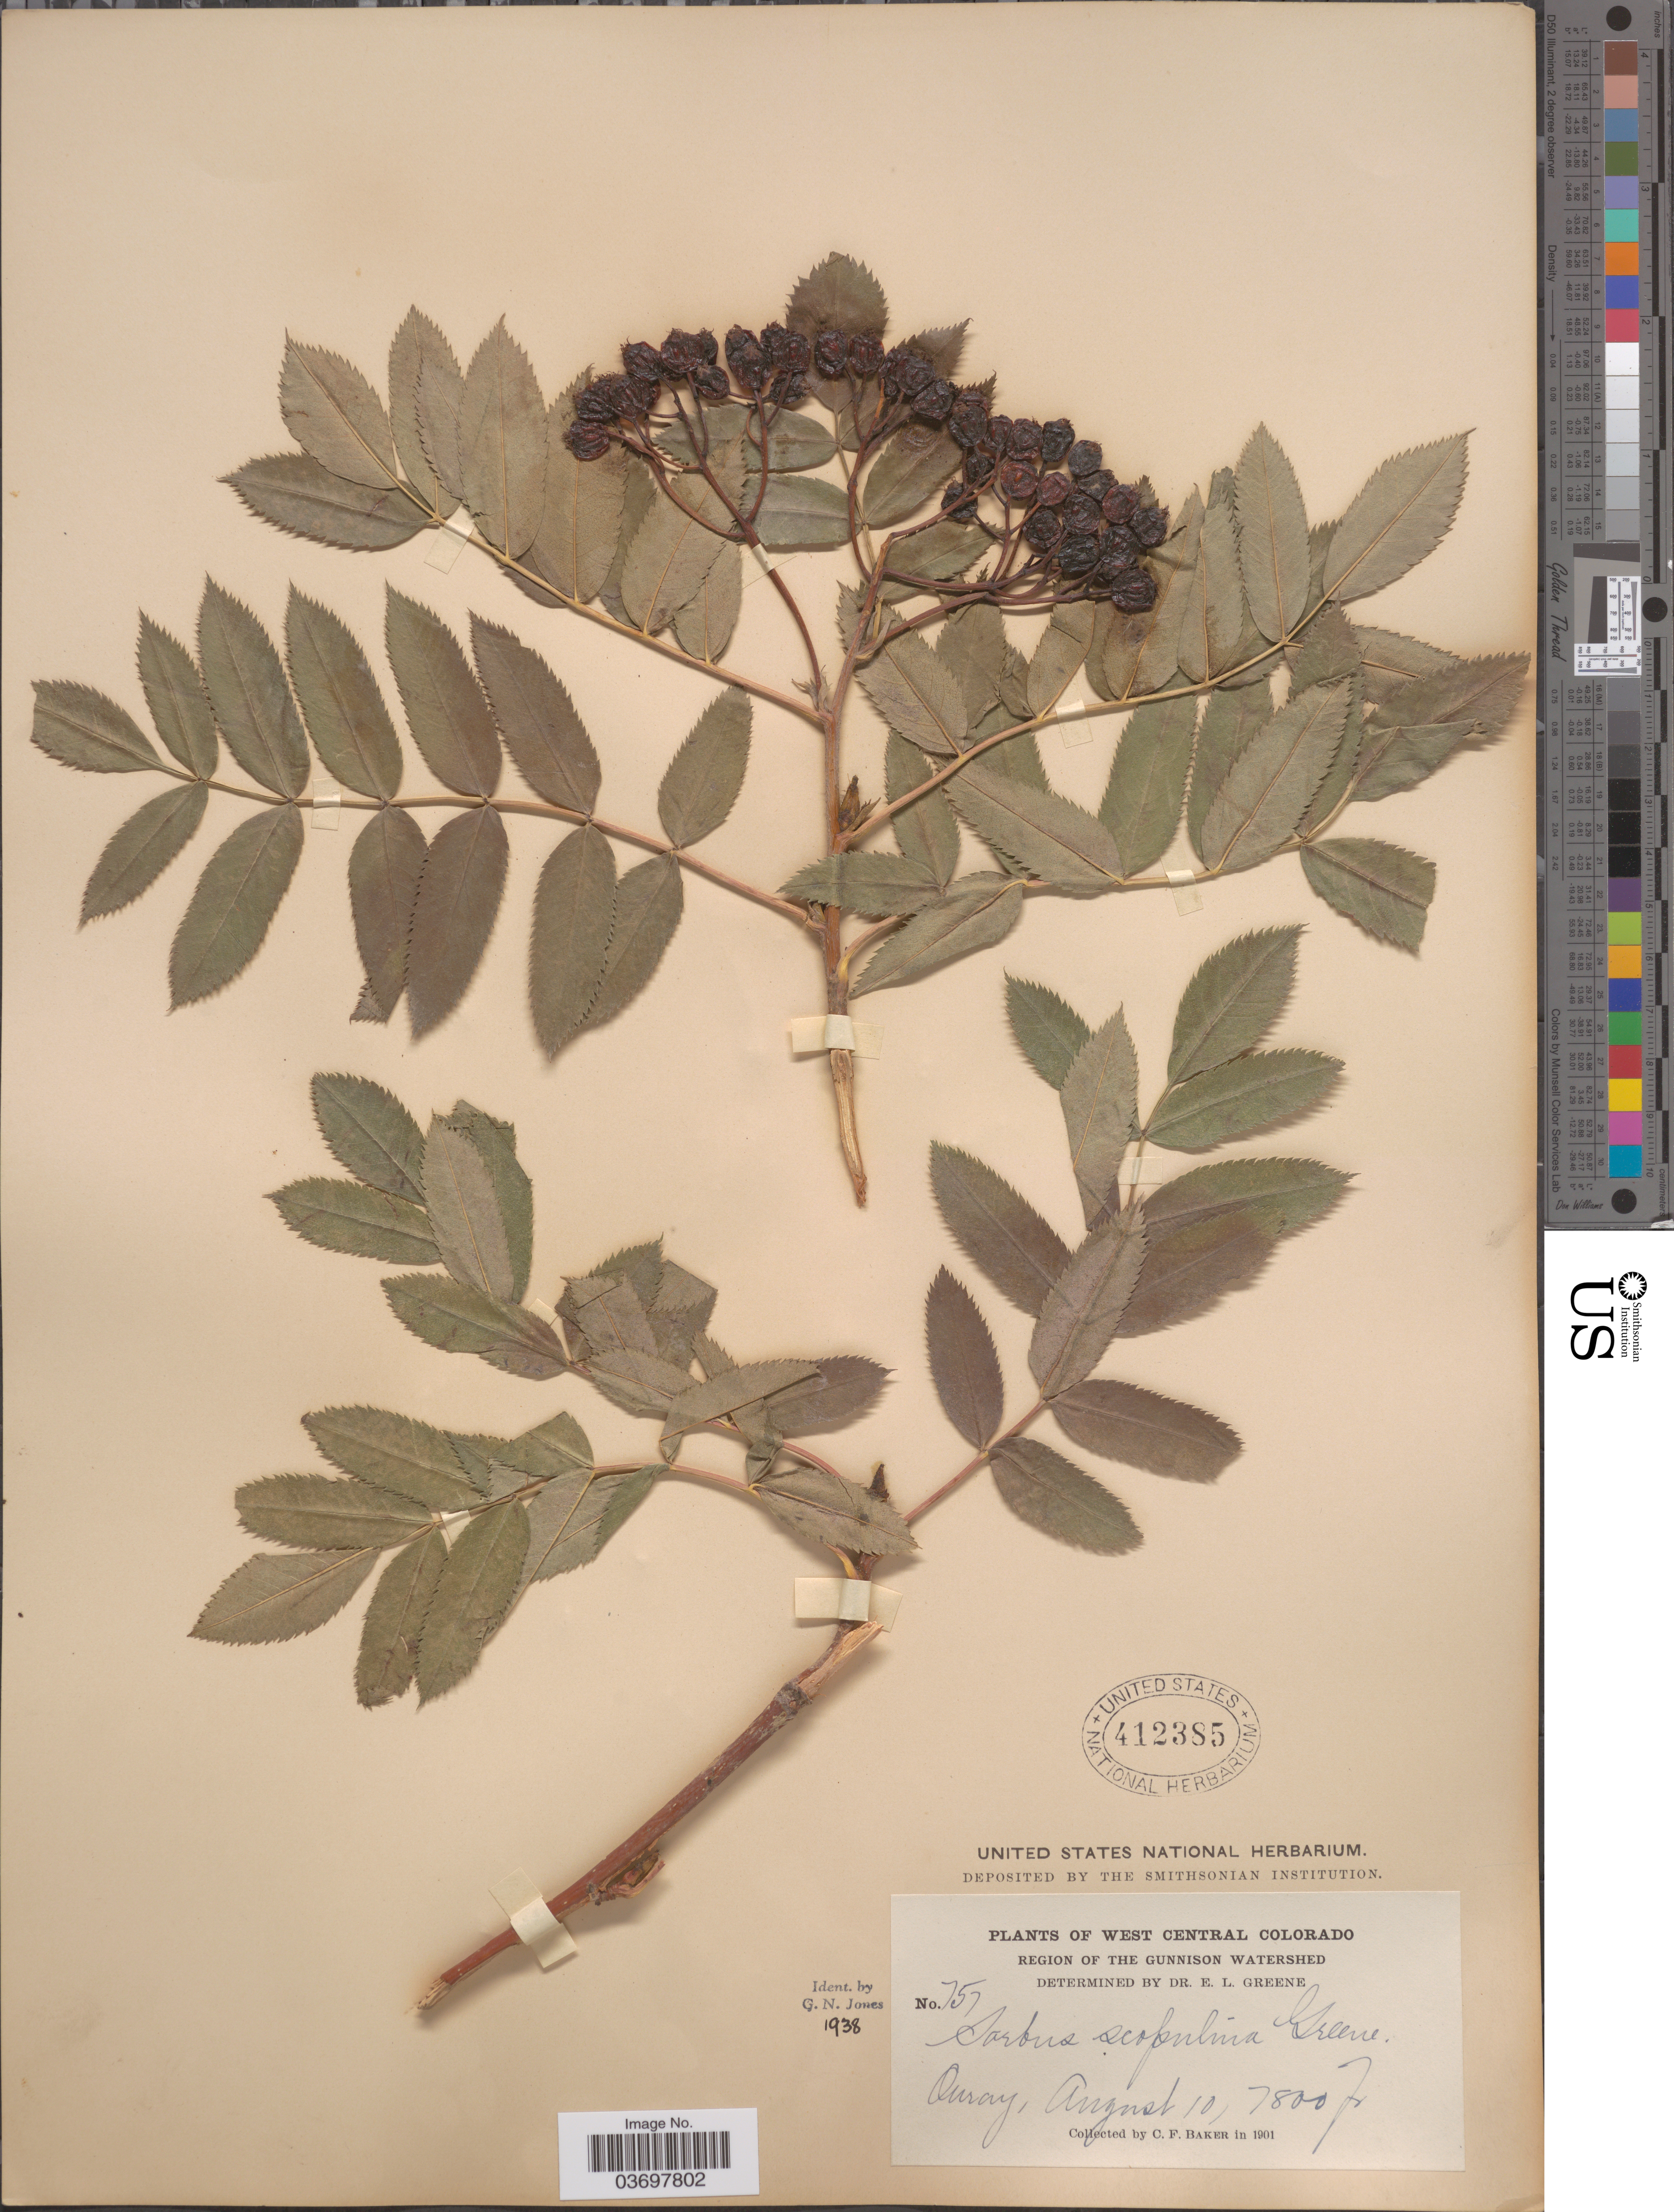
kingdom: Plantae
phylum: Tracheophyta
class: Magnoliopsida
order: Rosales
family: Rosaceae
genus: Sorbus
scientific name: Sorbus scopulina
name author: Greene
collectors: C. F. Baker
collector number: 757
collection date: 1901-08-10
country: United States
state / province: Colorado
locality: West Central Colorado. Region of the Gunnison Watershed. Ouray.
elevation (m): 2377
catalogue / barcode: US 412385